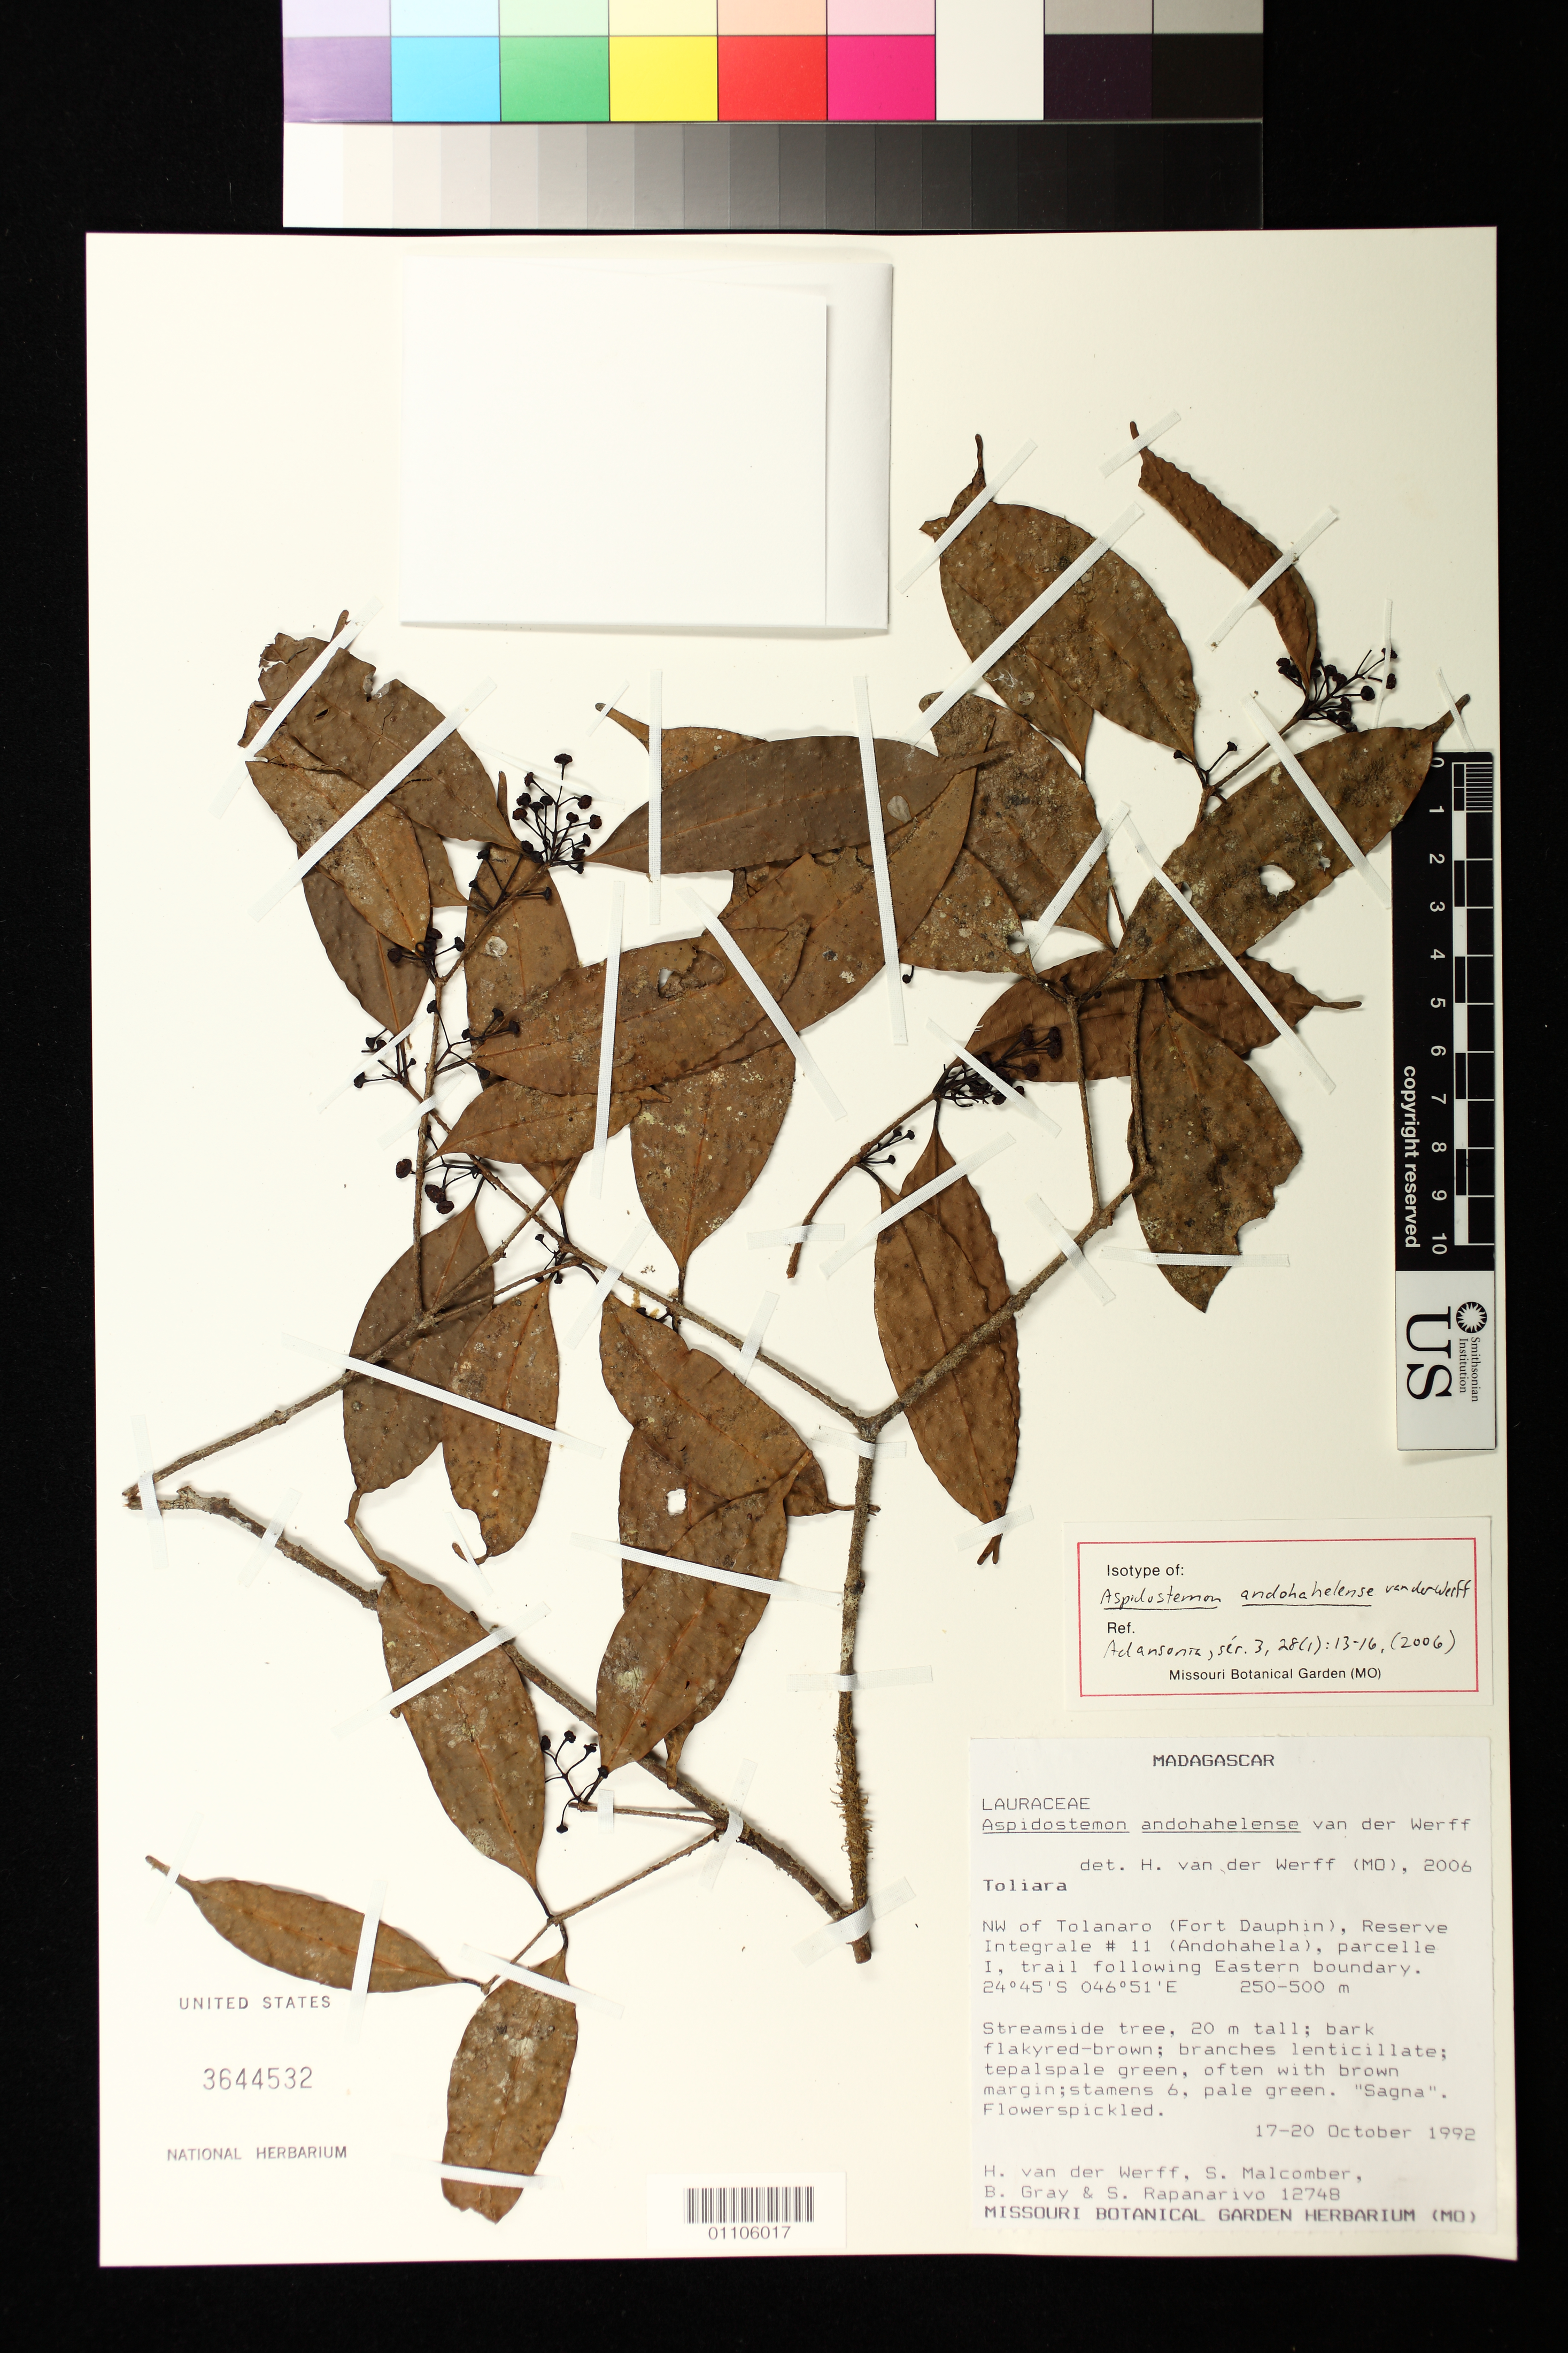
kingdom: Plantae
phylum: Tracheophyta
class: Magnoliopsida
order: Laurales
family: Lauraceae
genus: Aspidostemon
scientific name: Aspidostemon andohahelense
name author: van der Werff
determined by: van der Werff, H., (MO), Missouri Botanical Garden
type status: Isotype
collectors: H. van der Werff, S. T. Malcomber, B. Gray & S. Rapanarivo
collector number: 12748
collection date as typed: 17 Oct 1992 to 20 Oct 1992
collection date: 1992-10-17/1992-10-20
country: Madagascar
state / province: Anosy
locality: NW of Tolanaro (Fort Dauphin), Reserve Integrale # 11 (Andohahela), parcelle I, trail following Eastern boundary.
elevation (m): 250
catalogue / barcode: US 3644532